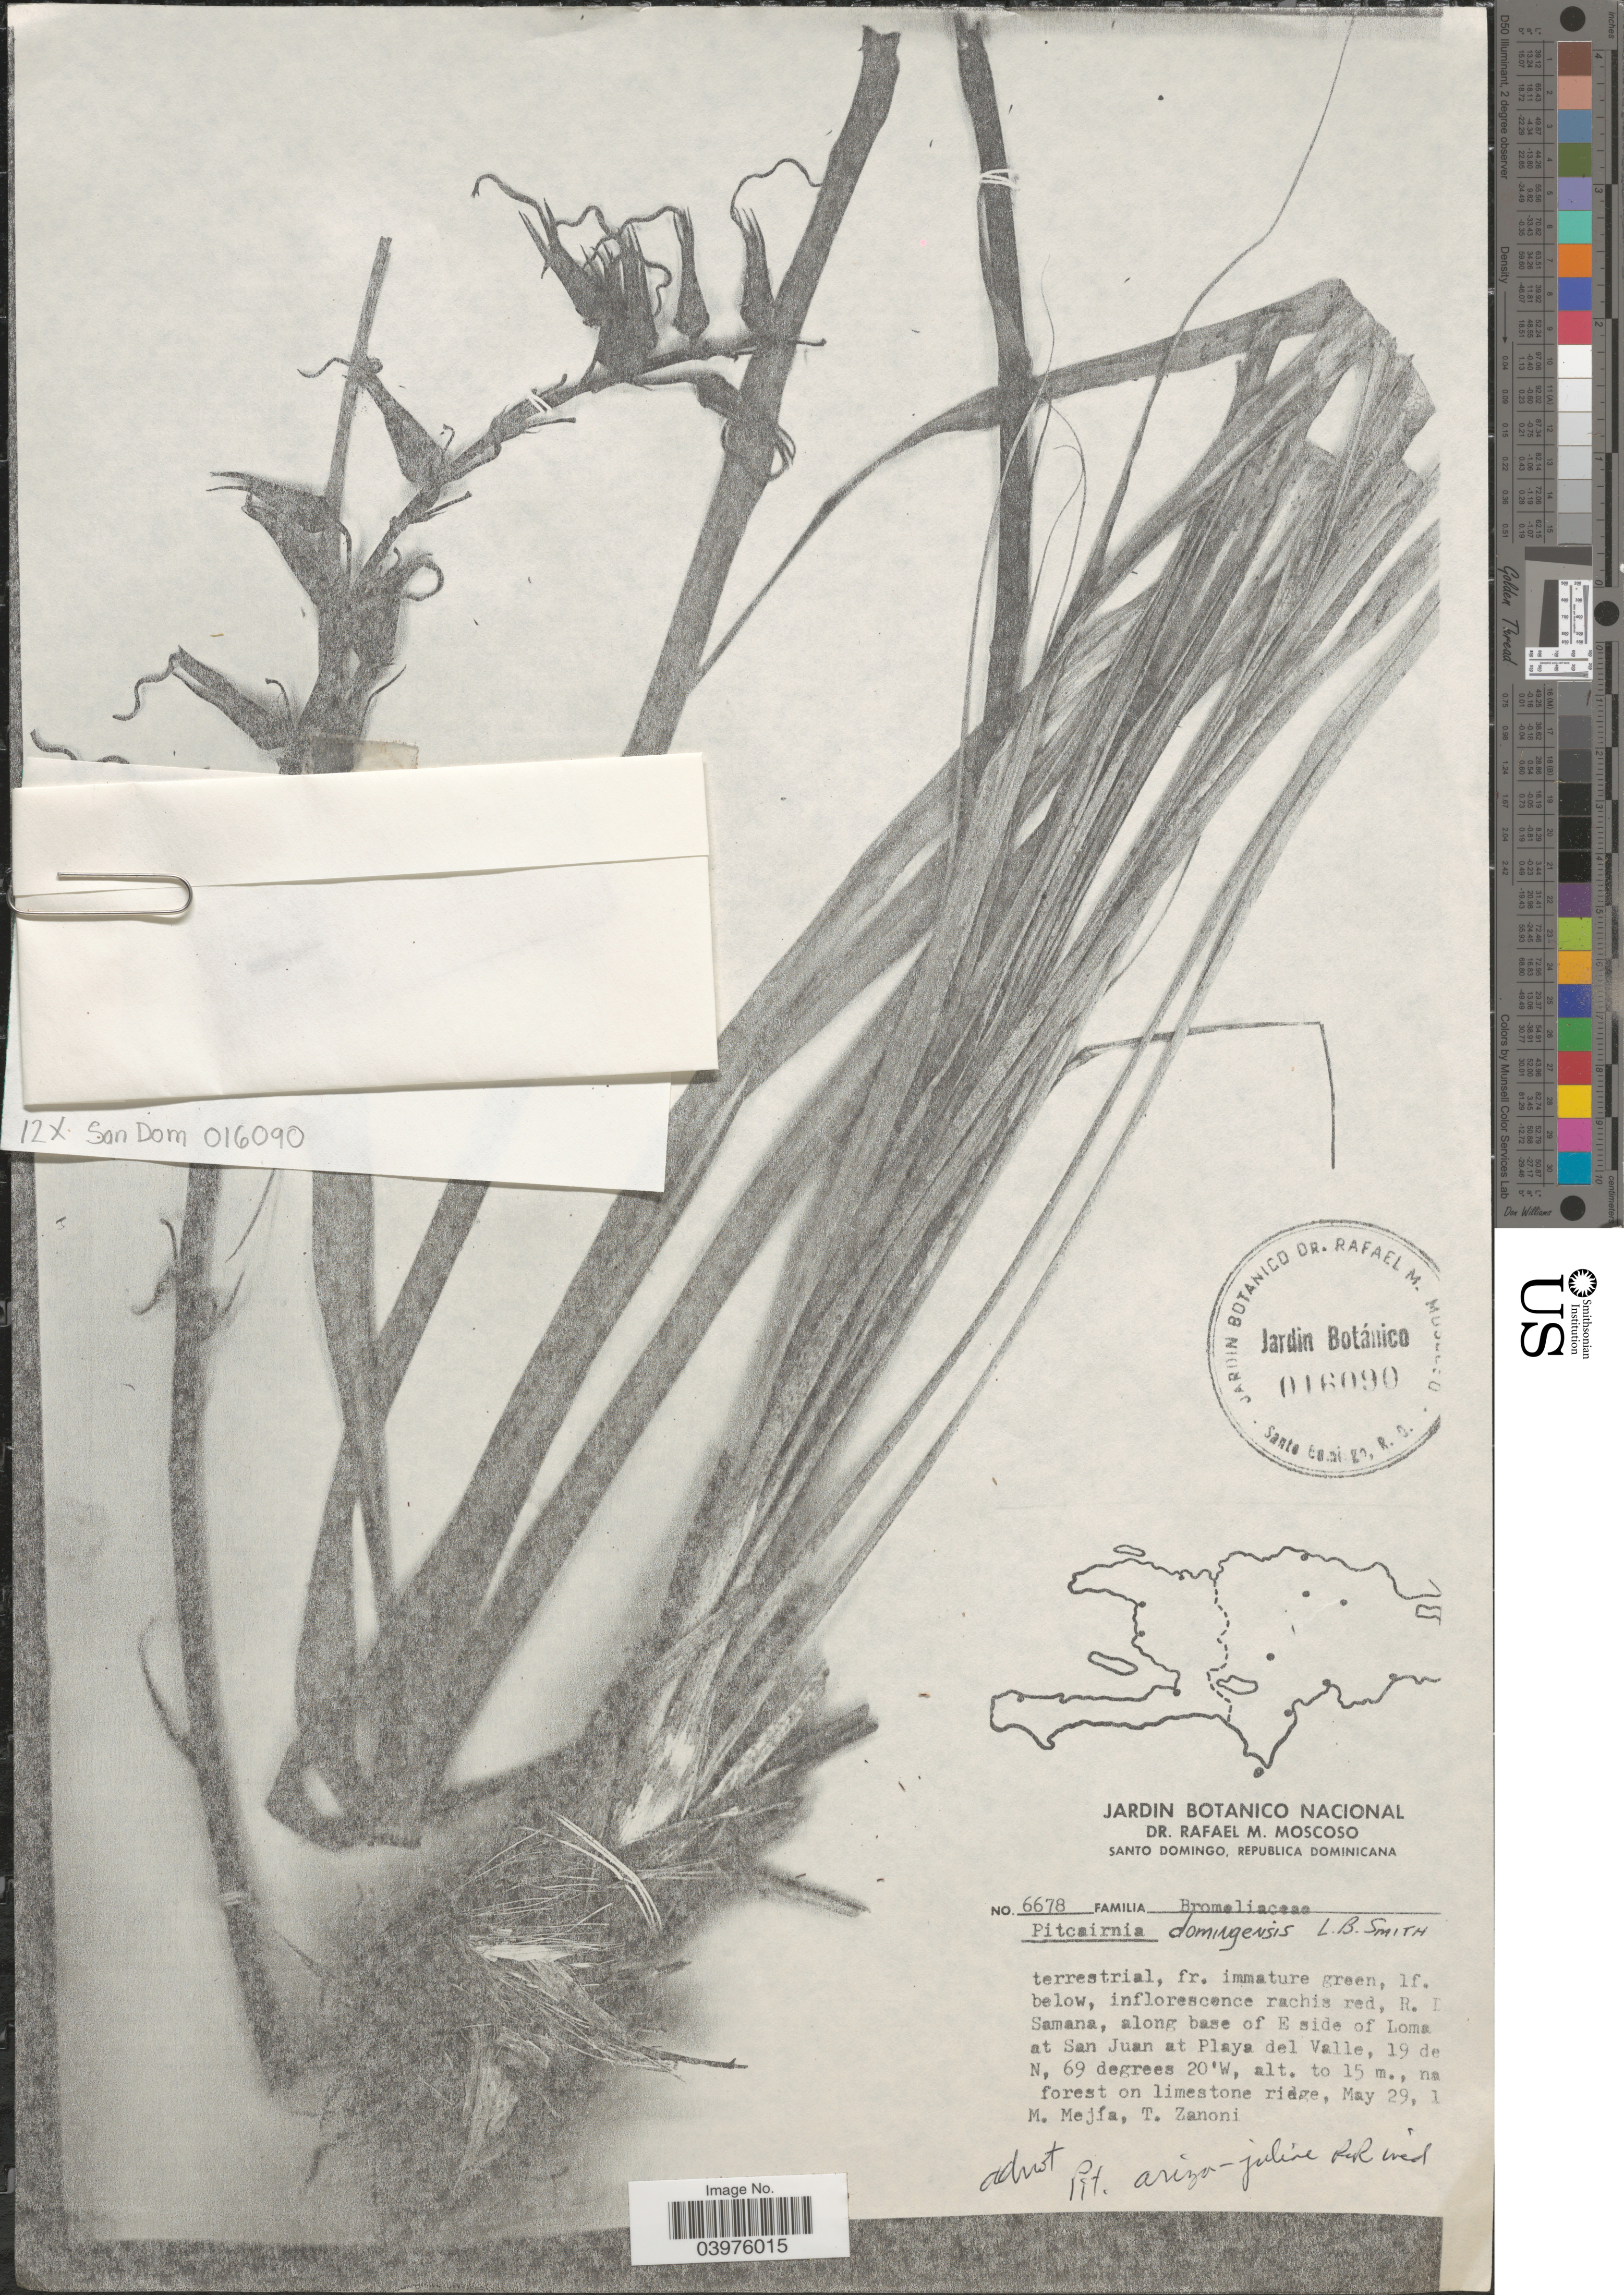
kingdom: Plantae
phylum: Tracheophyta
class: Liliopsida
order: Poales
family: Bromeliaceae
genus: Pitcairnia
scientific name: Pitcairnia fuertesii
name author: Mez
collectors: M. Mejia & T. Zanoni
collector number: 6678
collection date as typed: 29 May 1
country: Dominican Republic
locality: Santo Domingo. R. D Samana, along base of E side of Loma at San Juan at Playa del Valle, na [illegible text] forest on limestone ridge.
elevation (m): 15